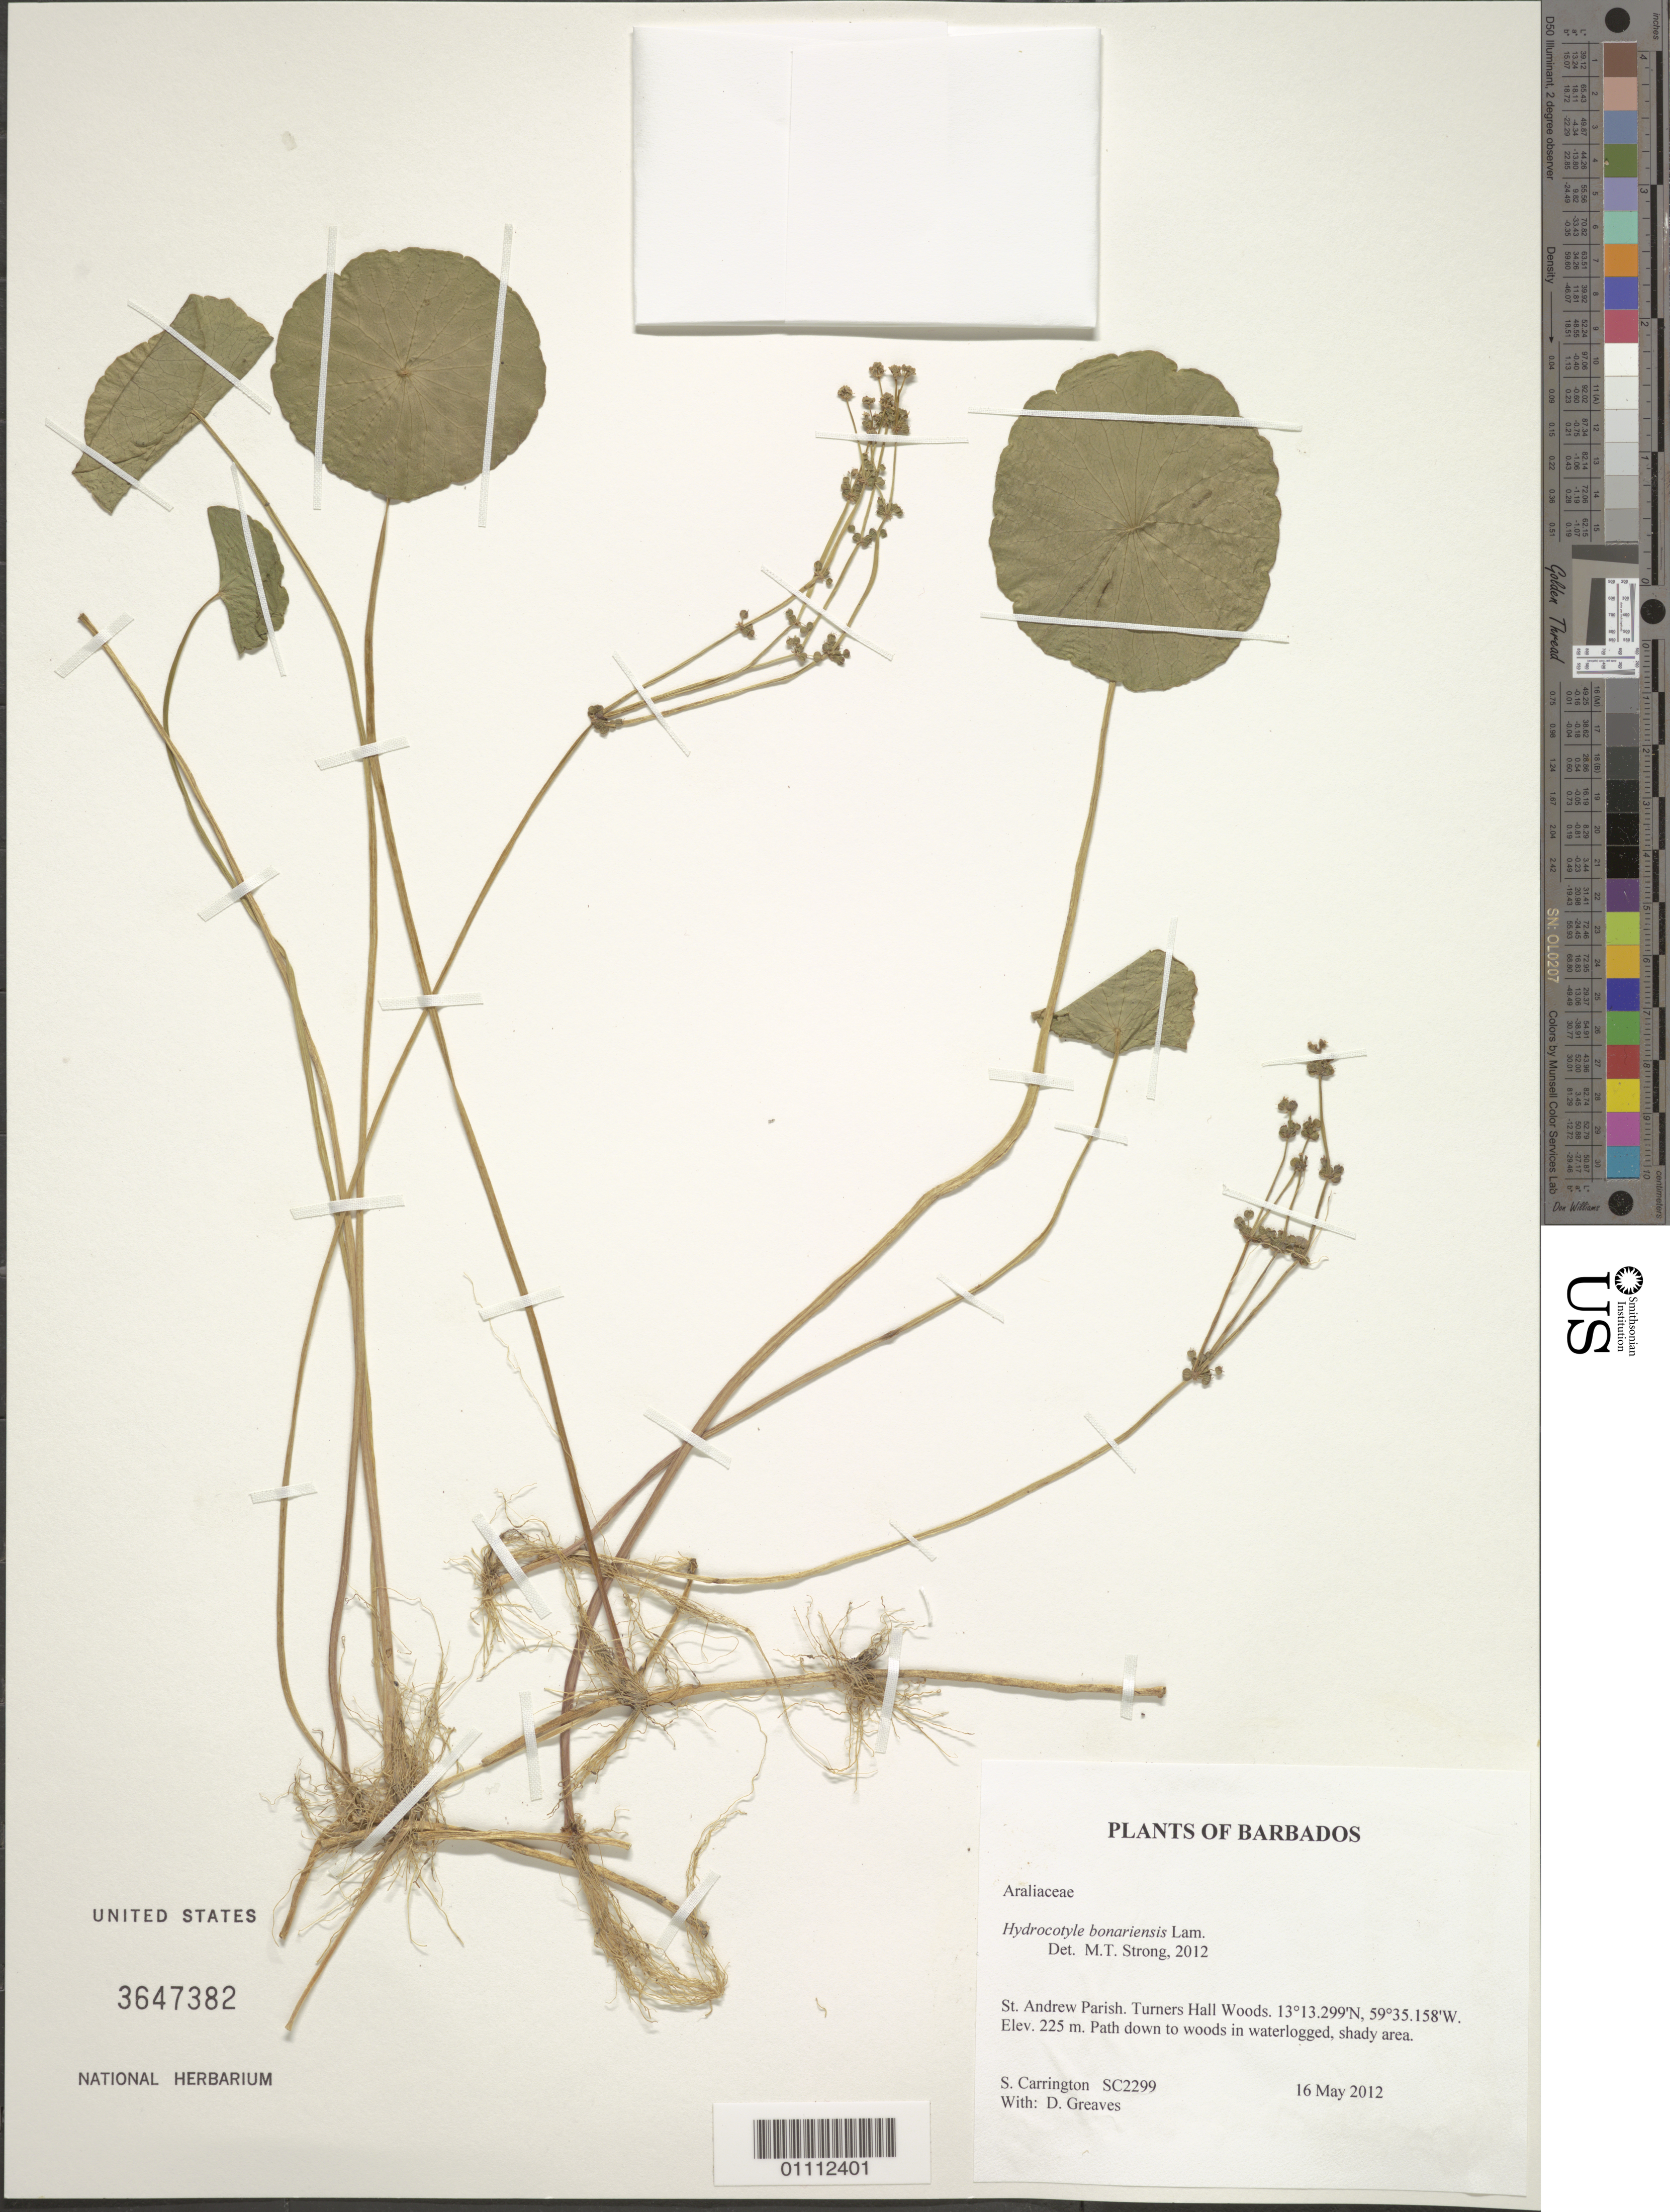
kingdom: Plantae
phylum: Tracheophyta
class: Magnoliopsida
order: Apiales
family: Araliaceae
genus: Hydrocotyle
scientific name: Hydrocotyle bonariensis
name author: Lam.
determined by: Strong, M. T., (US), Smithsonian Institution - National Museum of Natural History (UNITED STATES)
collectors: C. M. S. Carrington & D. Greaves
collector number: SC2299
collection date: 2012-05-16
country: Barbados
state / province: Saint Andrew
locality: Turners Hall Woods.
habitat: Path down to woods in water logged, shady area.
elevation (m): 225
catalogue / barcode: US 3647382